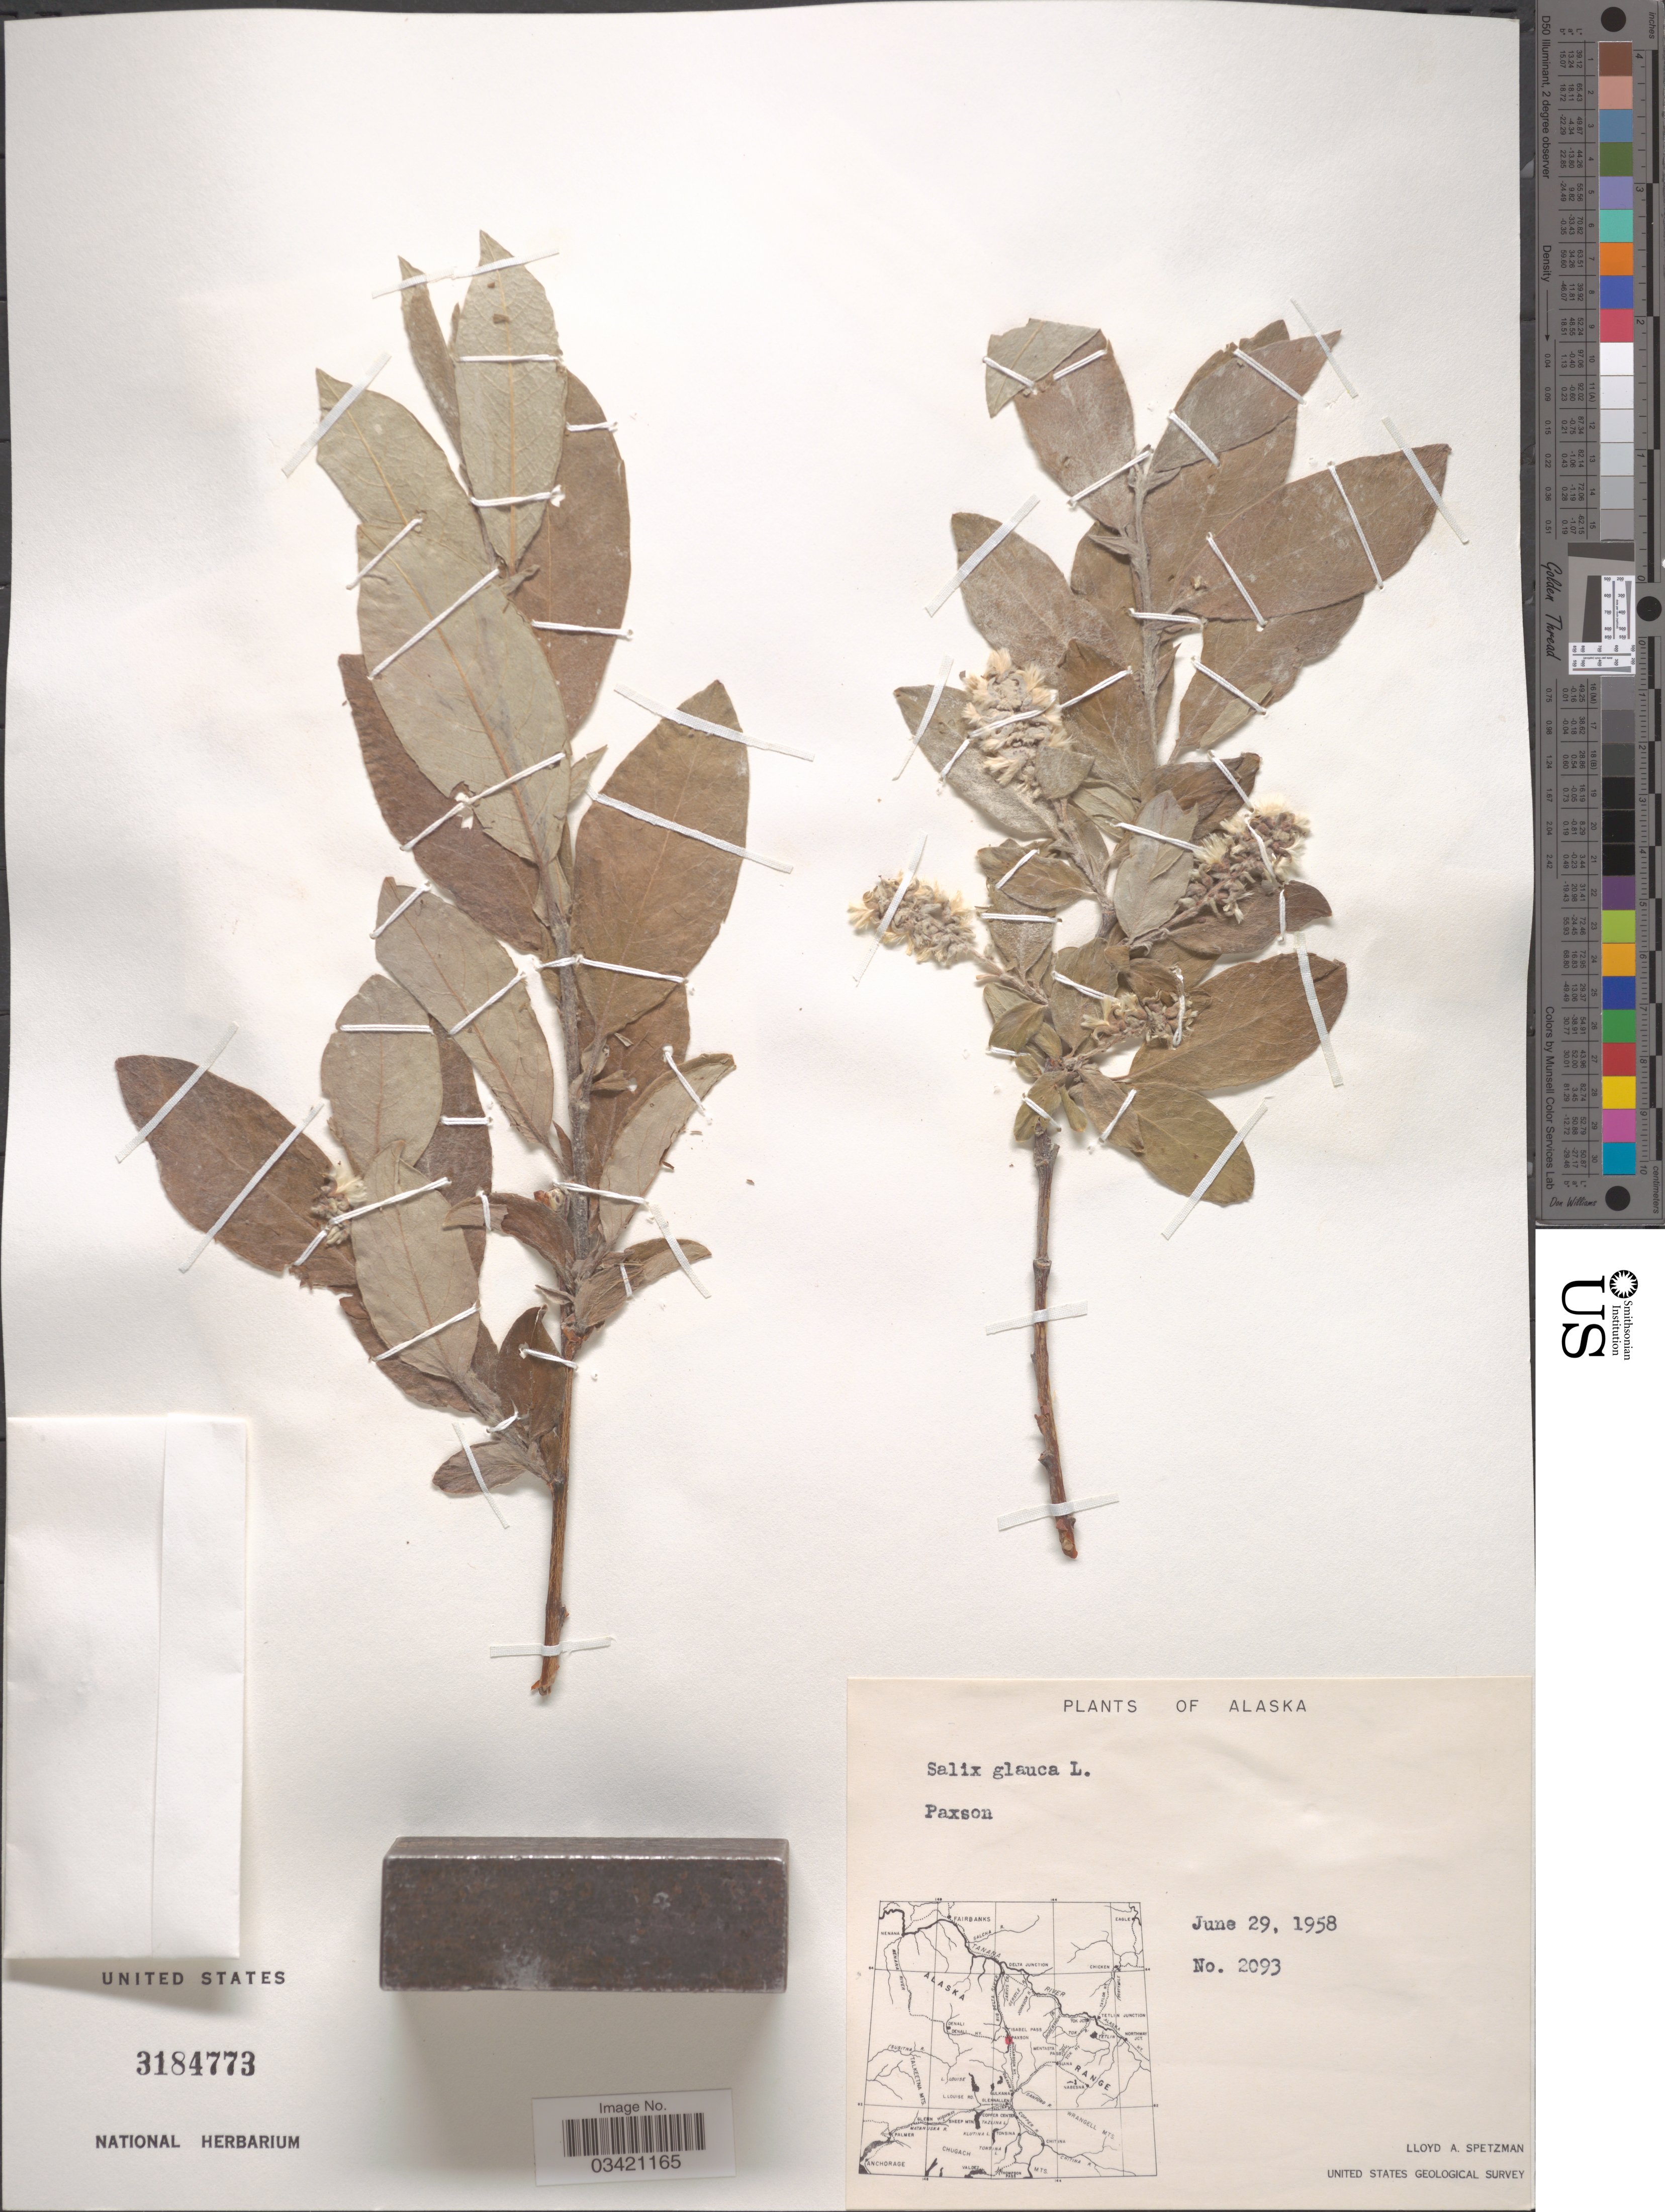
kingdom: Plantae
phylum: Tracheophyta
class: Magnoliopsida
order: Malpighiales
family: Salicaceae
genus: Salix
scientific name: Salix glauca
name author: L.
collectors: L. Spetzman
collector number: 2093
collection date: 1958-06-29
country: United States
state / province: Alaska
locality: Paxson.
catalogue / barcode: US 3184773